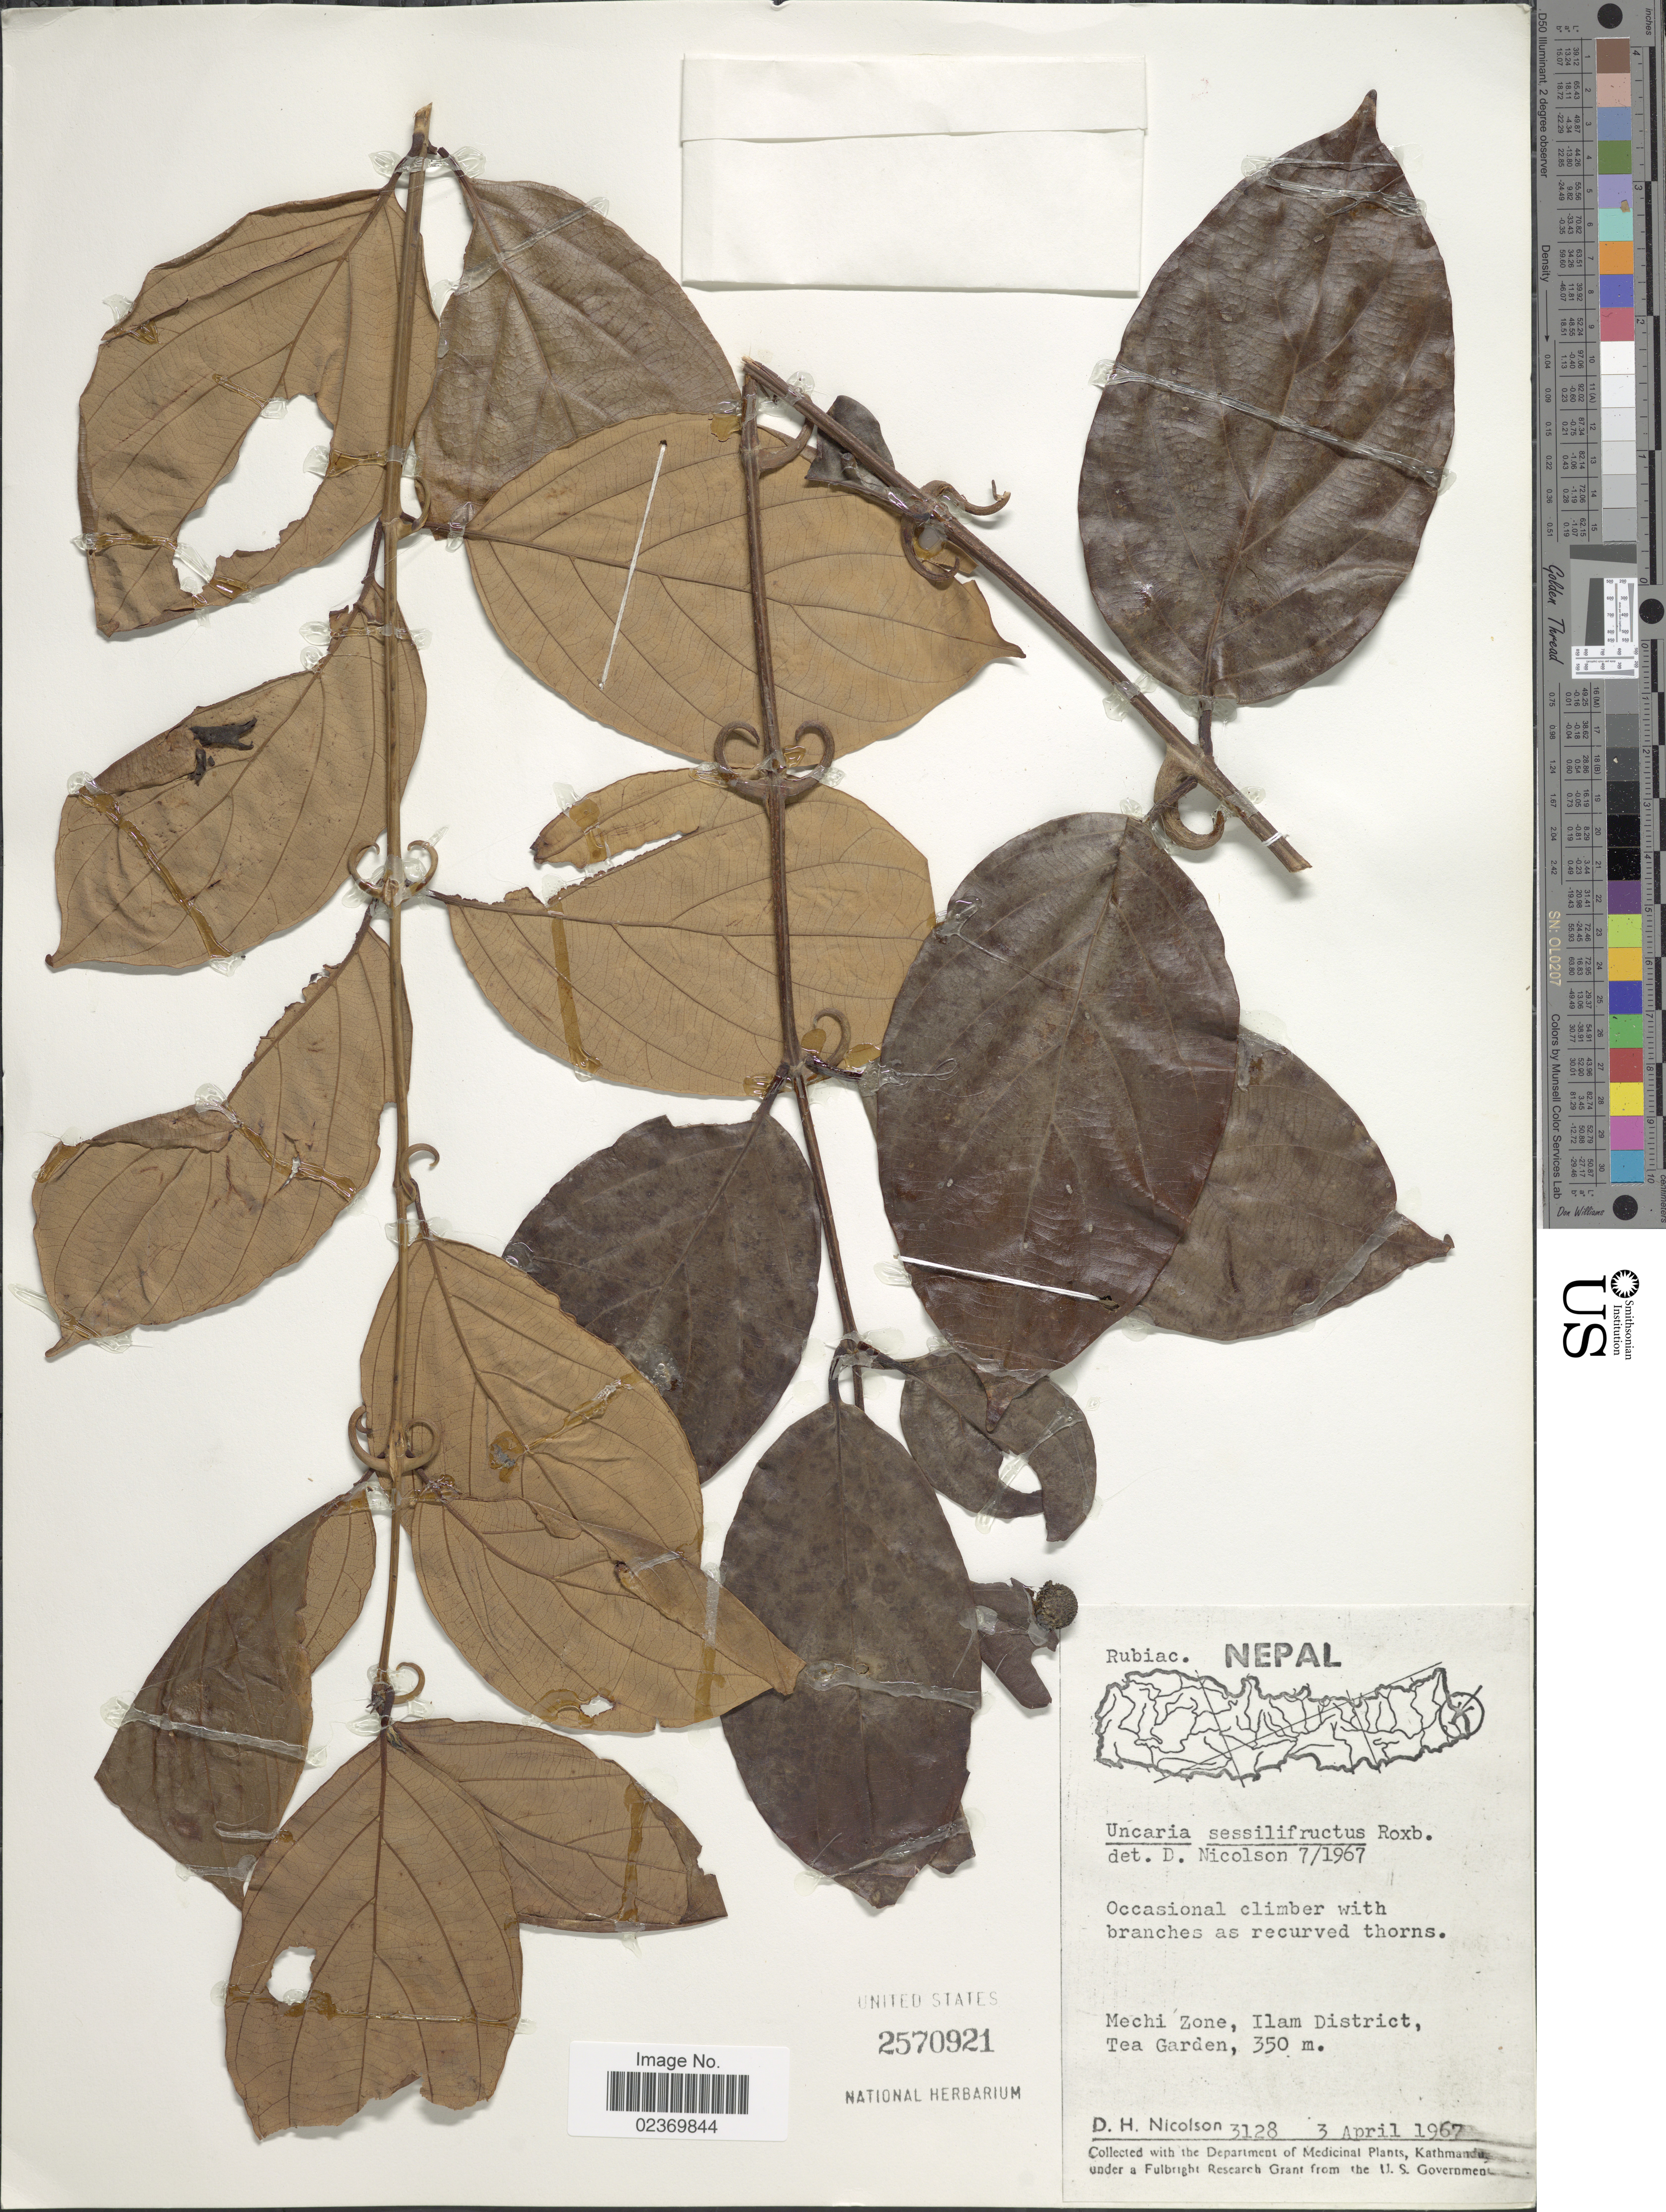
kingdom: Plantae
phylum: Tracheophyta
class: Magnoliopsida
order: Gentianales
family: Rubiaceae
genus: Uncaria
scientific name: Uncaria sessilifructus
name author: Roxb.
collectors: D. H. Nicolson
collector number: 3128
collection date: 1967-04-03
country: Nepal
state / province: Mechi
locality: Mechi Zone, Ilam District, Tea Garden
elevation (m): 350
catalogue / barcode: US 2570921